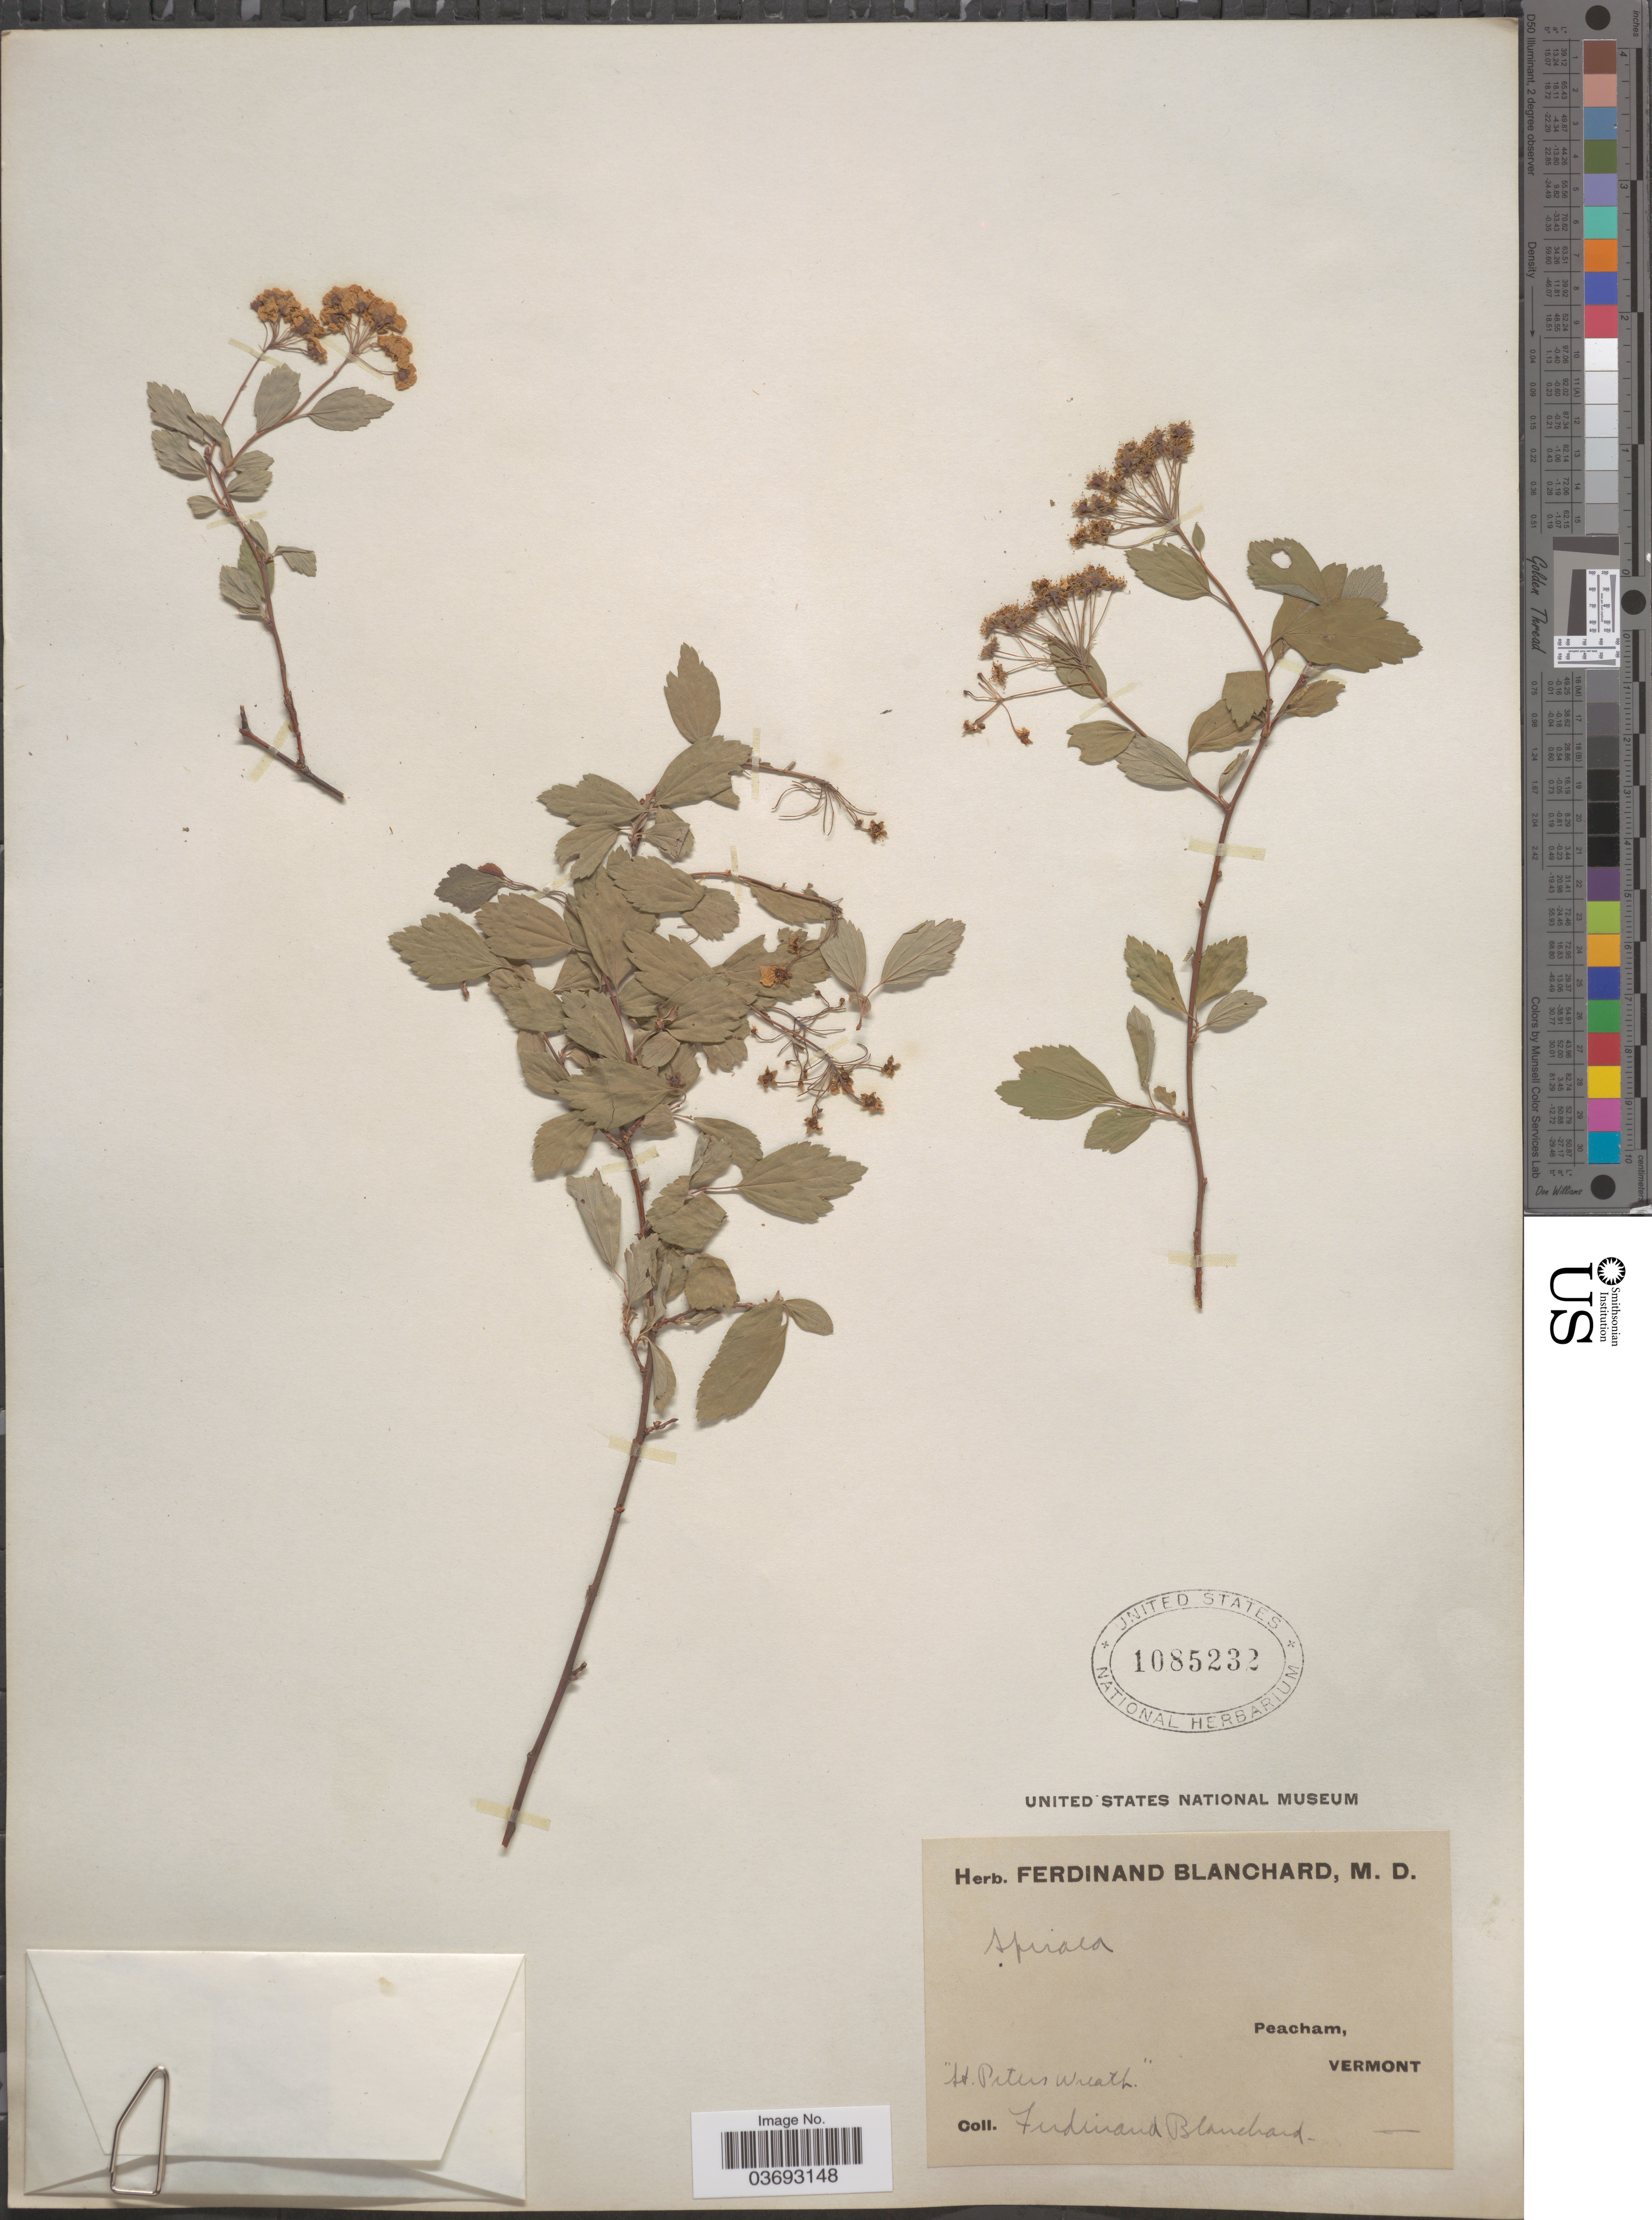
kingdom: Plantae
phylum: Tracheophyta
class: Magnoliopsida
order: Rosales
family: Rosaceae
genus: Spiraea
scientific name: Spiraea sp.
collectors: F. Blanchard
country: United States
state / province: Vermont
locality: Peacham.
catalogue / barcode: US 1085232